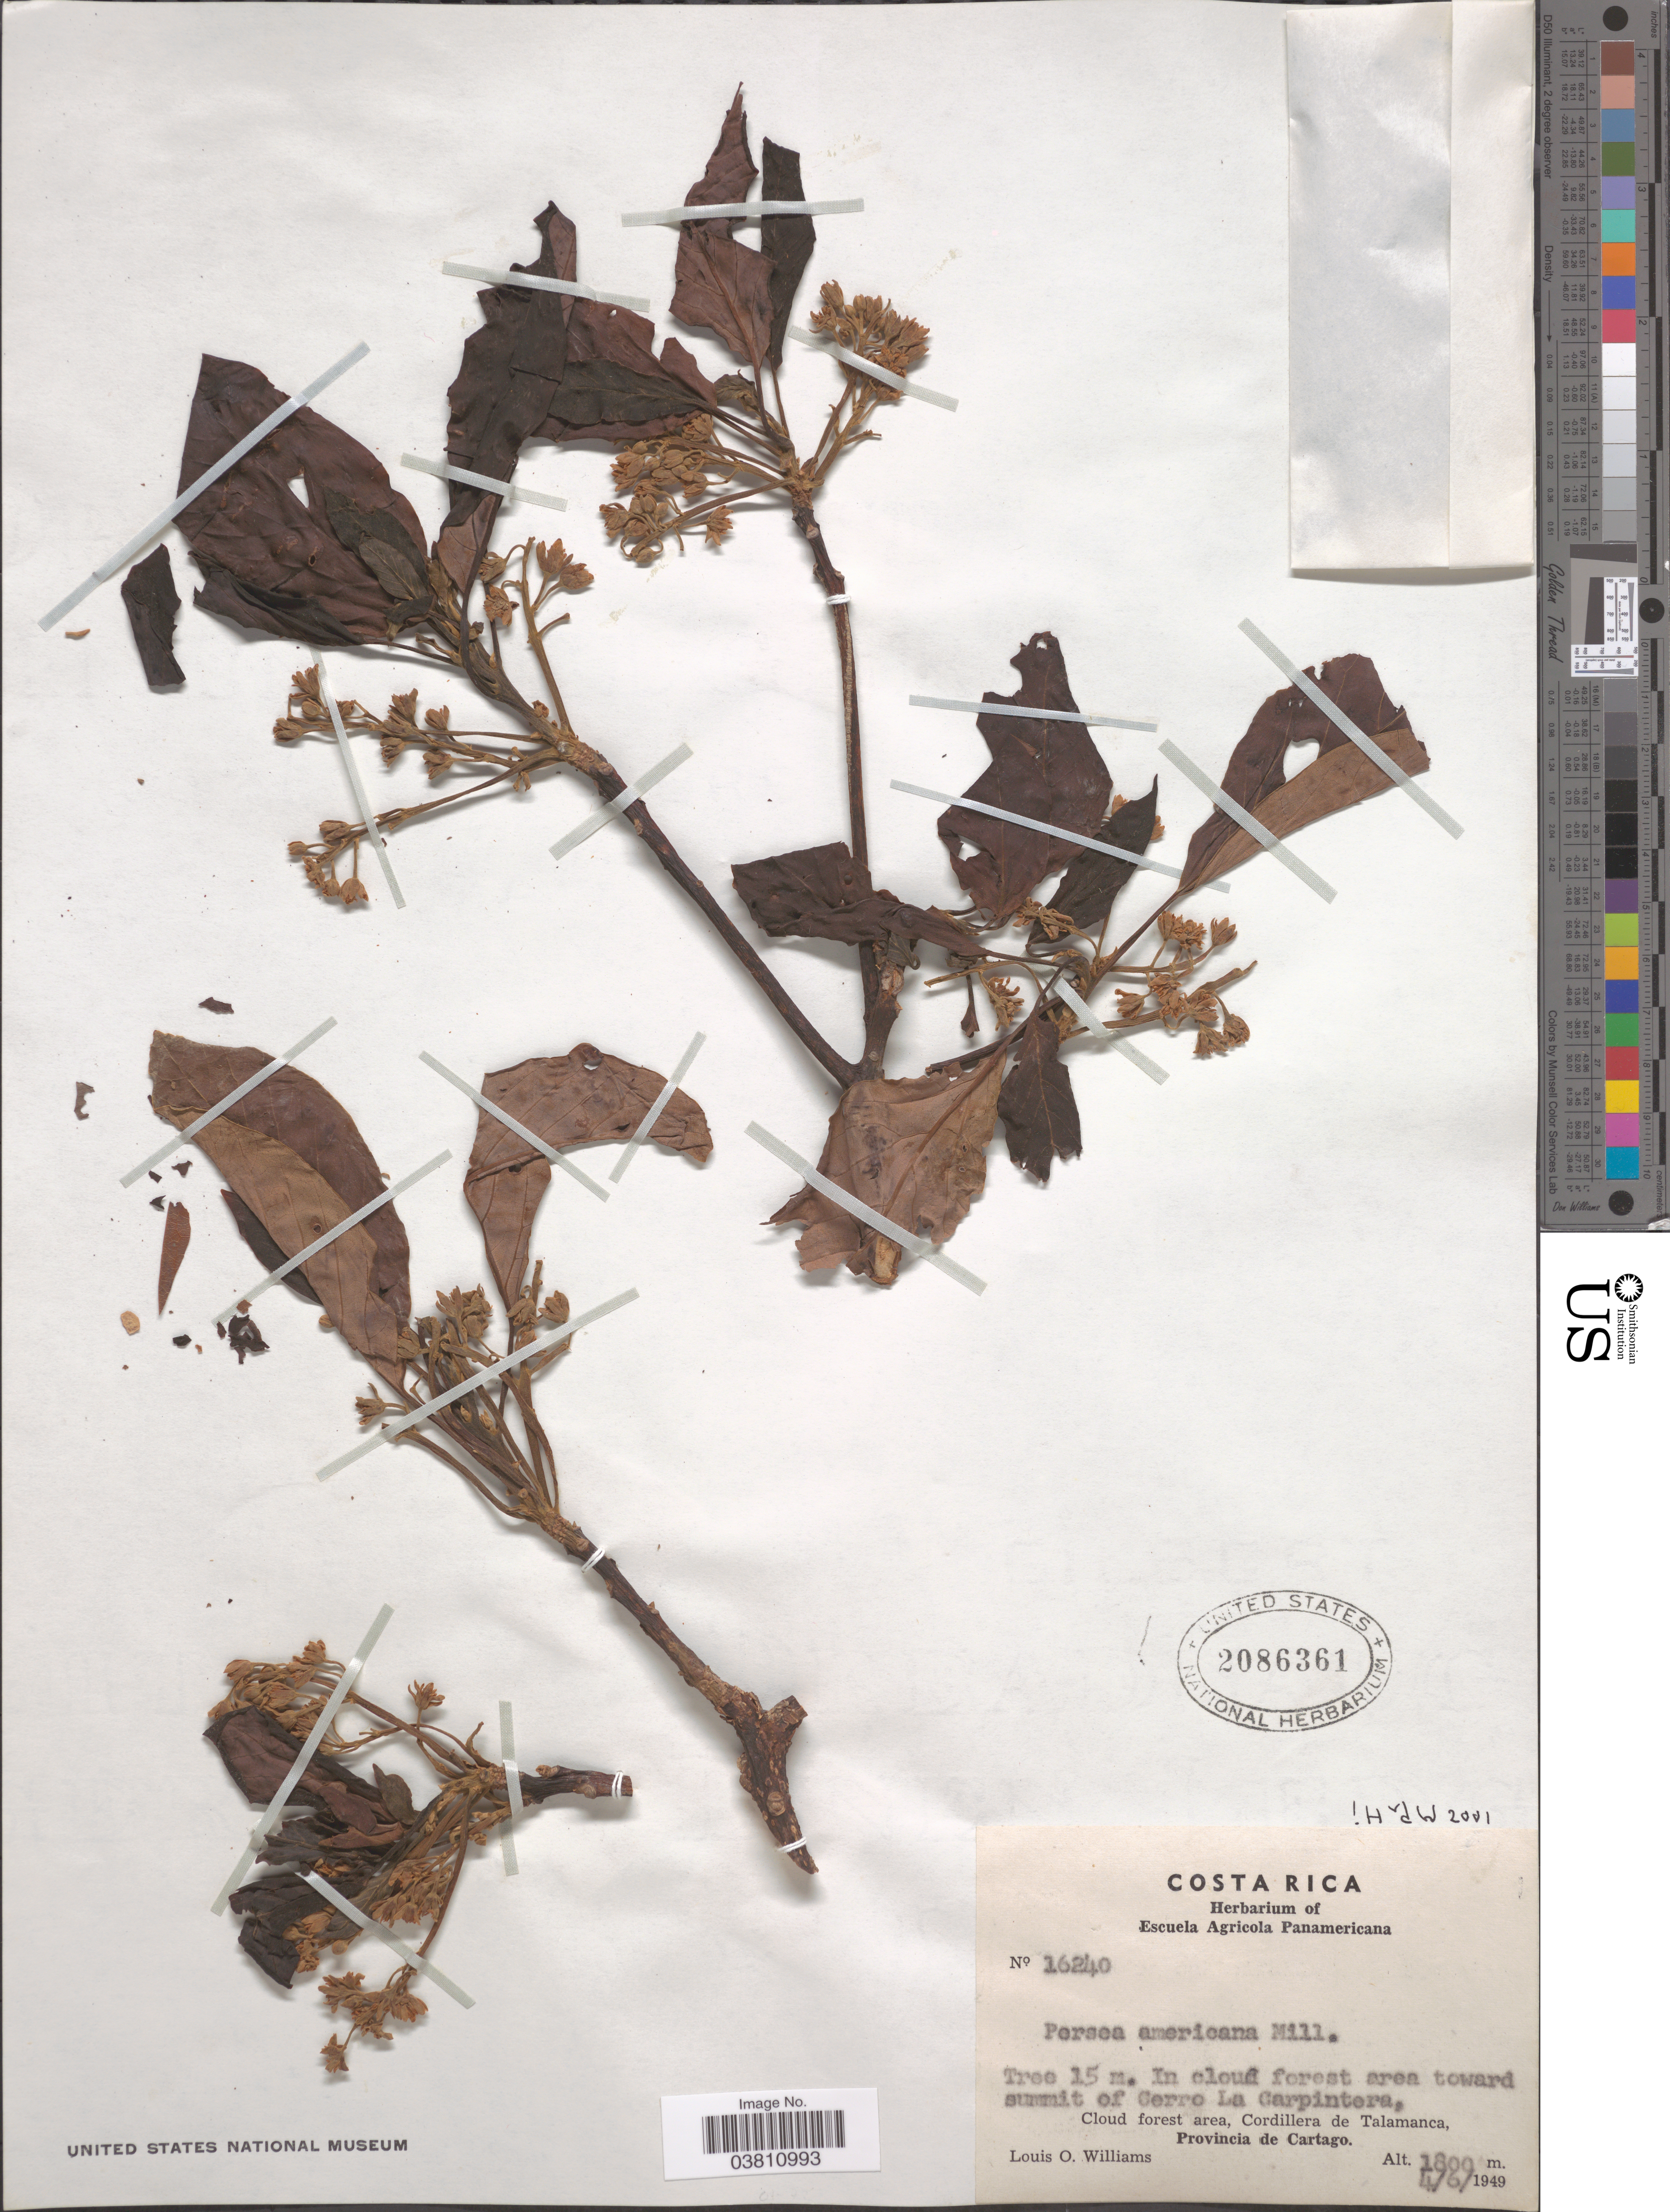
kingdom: Plantae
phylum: Tracheophyta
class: Magnoliopsida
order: Laurales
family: Lauraceae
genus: Persea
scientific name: Persea americana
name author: Mill.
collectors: L. O. Williams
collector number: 16240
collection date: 1949-06-04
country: Costa Rica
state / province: Cartago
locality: In cloud forest area toward summit of Cerro La Carpintera. Cloud forest area, Cordillera de Talamanca.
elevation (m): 1800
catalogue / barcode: US 2086361